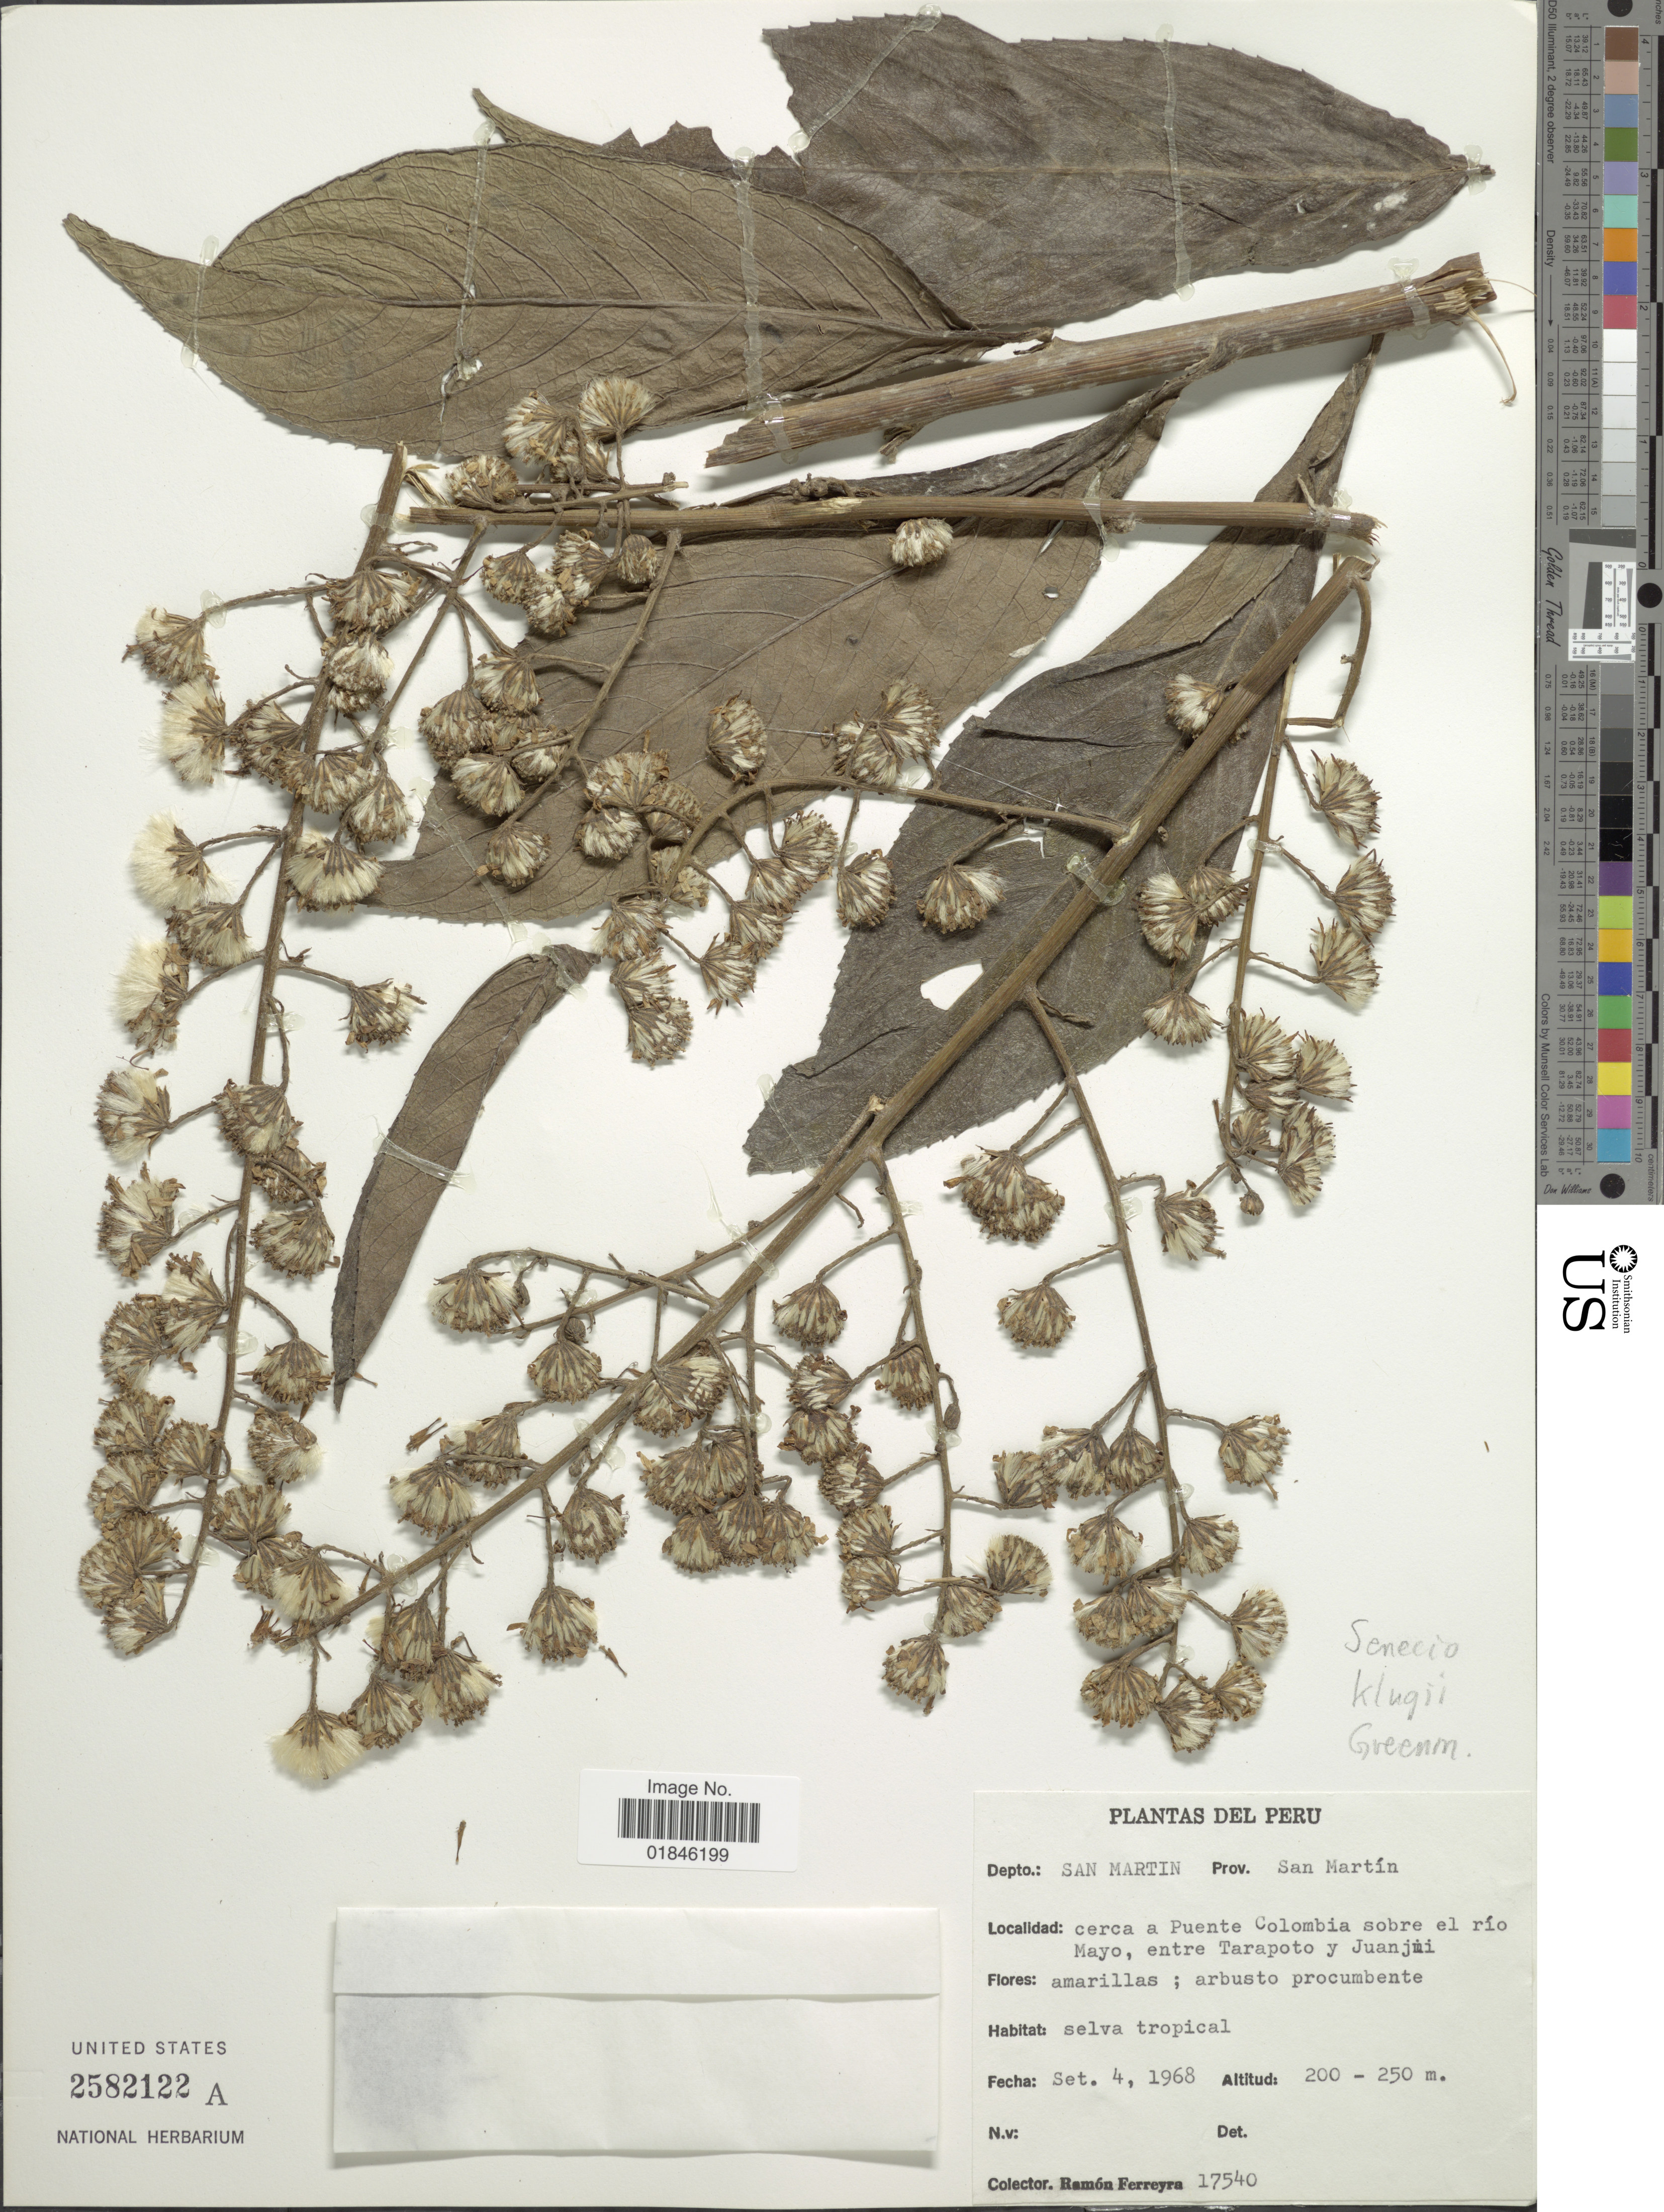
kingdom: Plantae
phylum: Tracheophyta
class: Magnoliopsida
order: Asterales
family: Asteraceae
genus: Pentacalia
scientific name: Pentacalia reflexa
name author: (Kunth) Cuatrec.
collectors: R. A. Ferreyra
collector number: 17540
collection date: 1968-09-04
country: Peru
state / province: San Martín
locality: Cerca a Puente Colombia sobre el río Mayo, entre Tarapoto y Juanjuí, Prov. San Martín, Depto. San Martin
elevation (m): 200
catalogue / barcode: US 2582122A